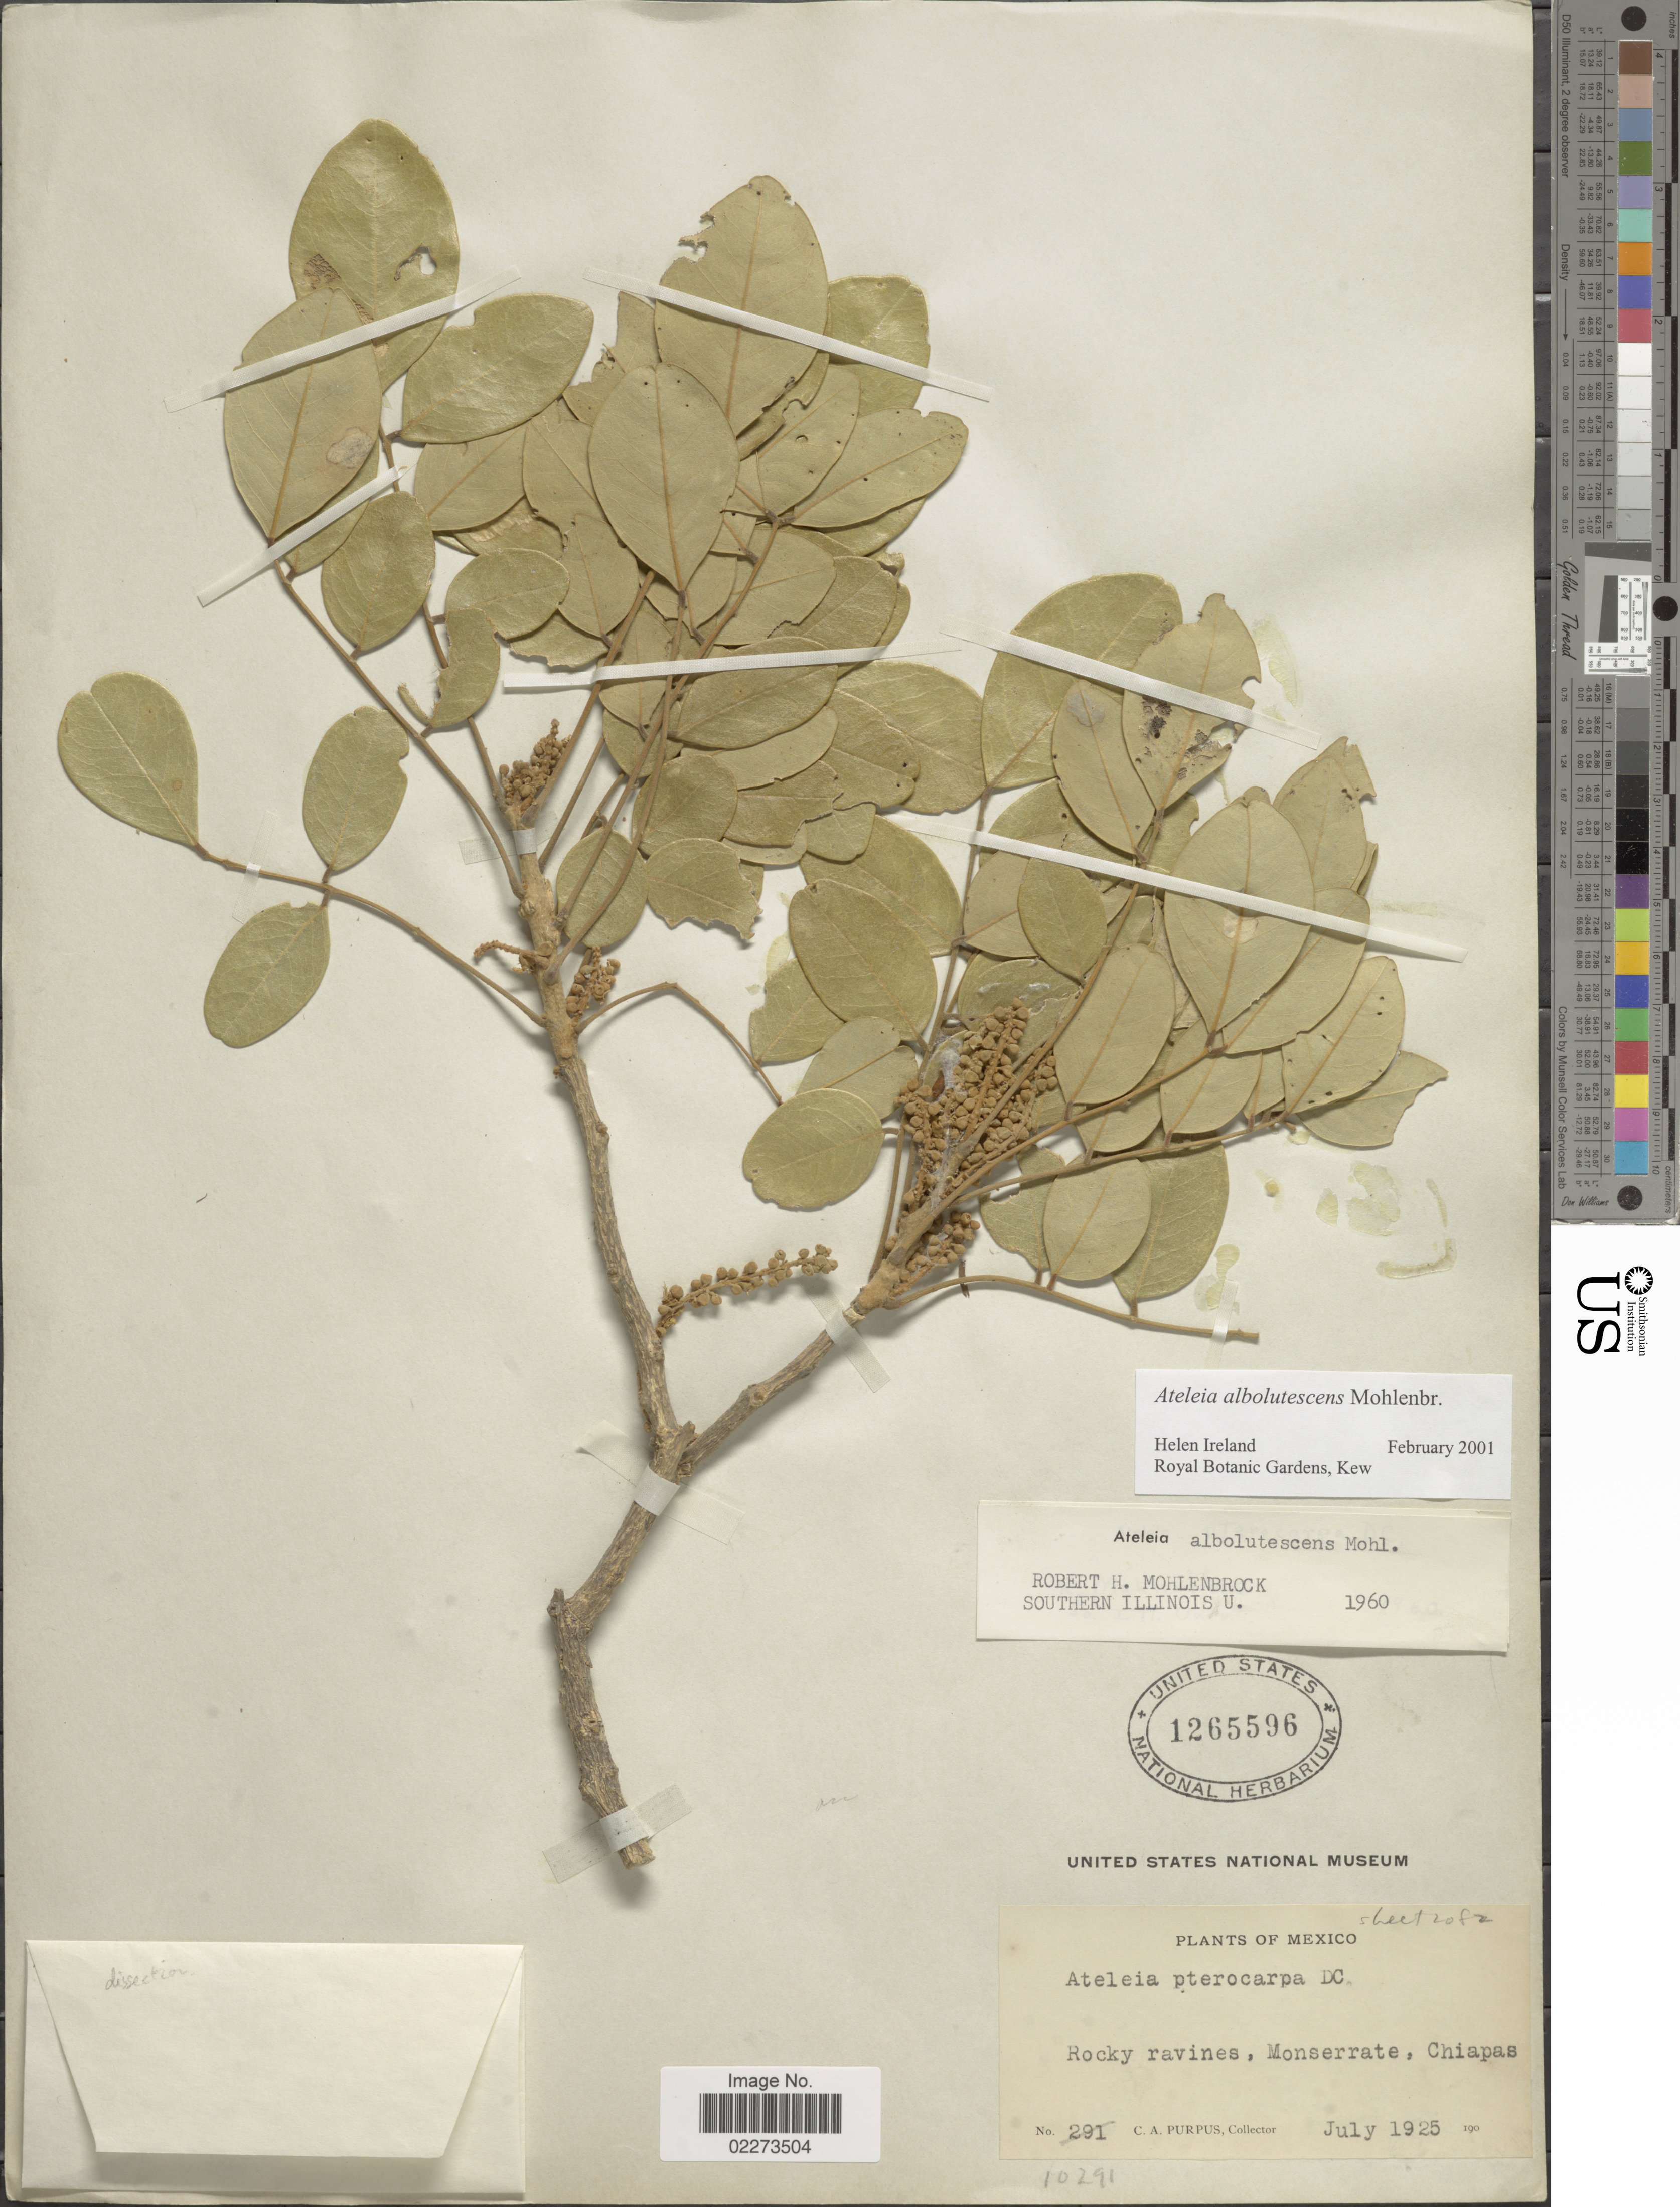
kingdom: Plantae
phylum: Tracheophyta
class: Magnoliopsida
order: Fabales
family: Fabaceae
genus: Ateleia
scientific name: Ateleia albolutescens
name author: Mohlenbr.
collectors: C. A. Purpus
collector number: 10291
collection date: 1925-07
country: Mexico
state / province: Chiapas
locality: Rocky ravines, Monserrate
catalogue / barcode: US 1265596